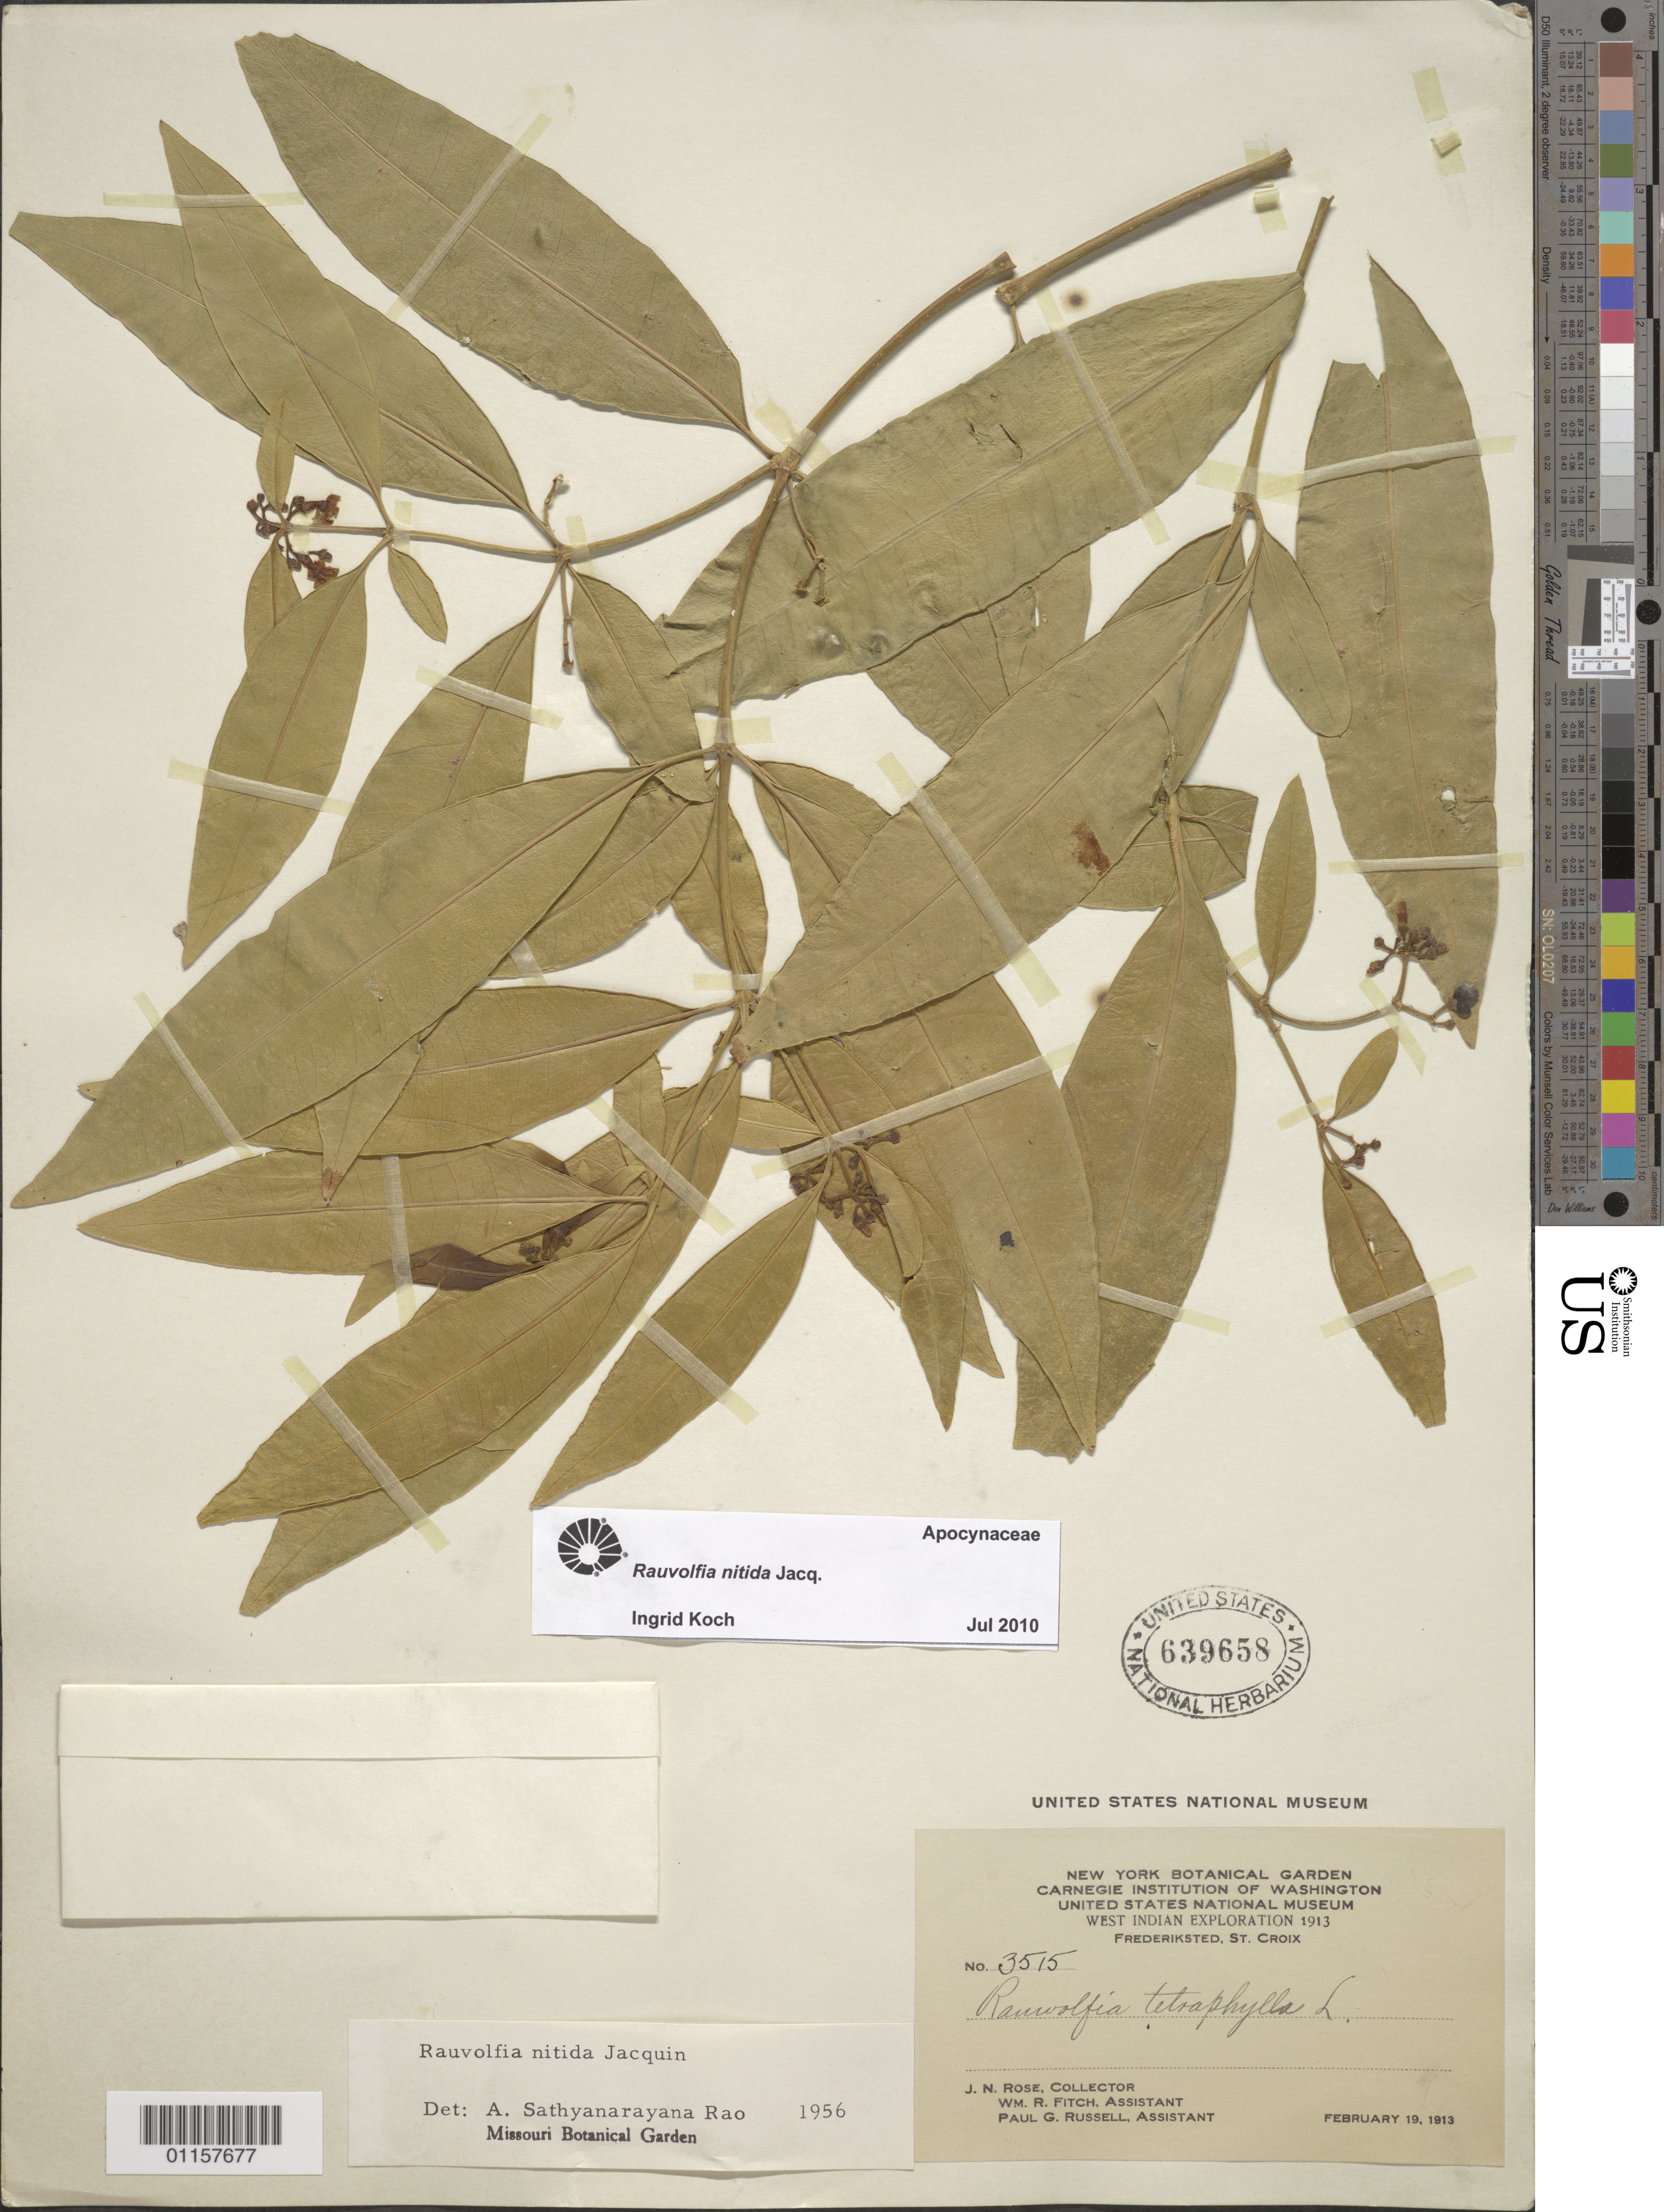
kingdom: Plantae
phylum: Tracheophyta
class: Magnoliopsida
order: Gentianales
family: Apocynaceae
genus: Rauvolfia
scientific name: Rauvolfia nitida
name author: Jacq.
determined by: Koch, I.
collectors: J. N. Rose, W. R. Fitch & P. G. Russell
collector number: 3515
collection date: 1913-02-19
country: U.S. Virgin Islands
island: St. Croix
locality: Frederiksted.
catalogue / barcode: US 639658